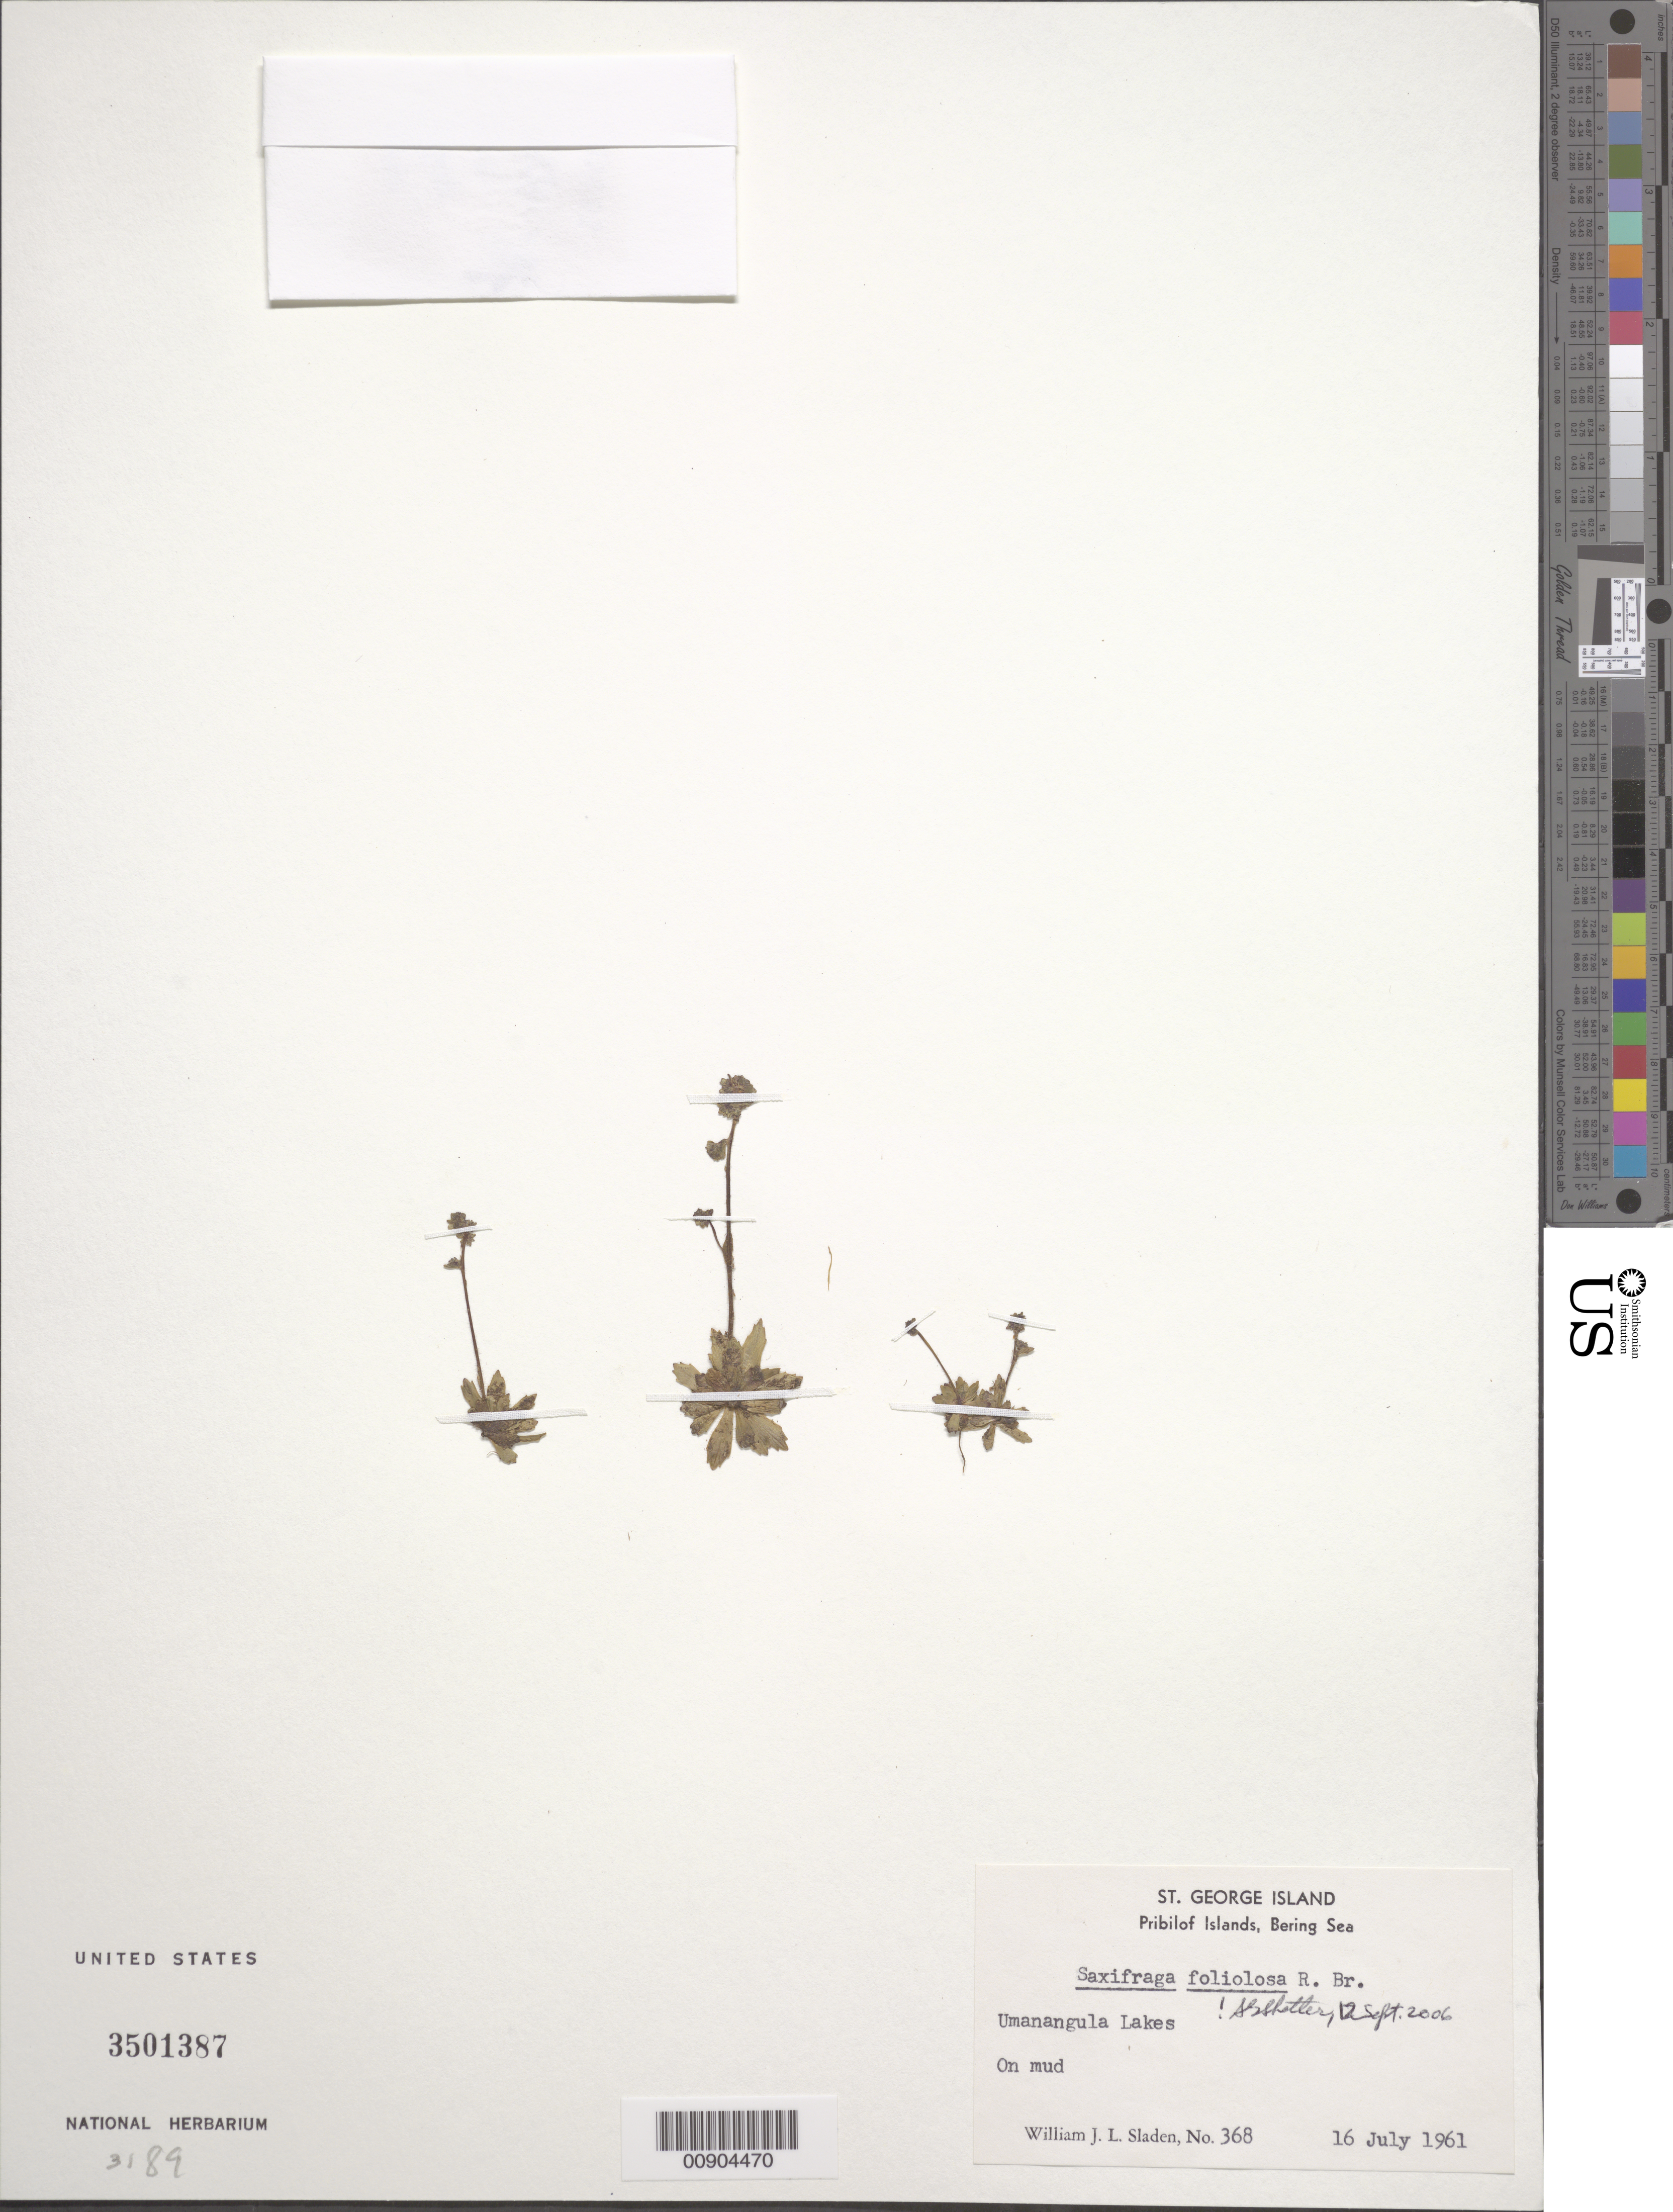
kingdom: Plantae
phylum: Tracheophyta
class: Magnoliopsida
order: Saxifragales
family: Saxifragaceae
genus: Micranthes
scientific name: Micranthes foliolosa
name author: (R. Br.) Gornall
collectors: W. Sladen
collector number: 368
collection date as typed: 16 Jul 1961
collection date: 1961-07-16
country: United States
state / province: Alaska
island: St. George Island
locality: St. George Island. Umanangula Lakes., Bering Sea, Pribilof Islands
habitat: On mud.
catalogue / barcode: US 3501387